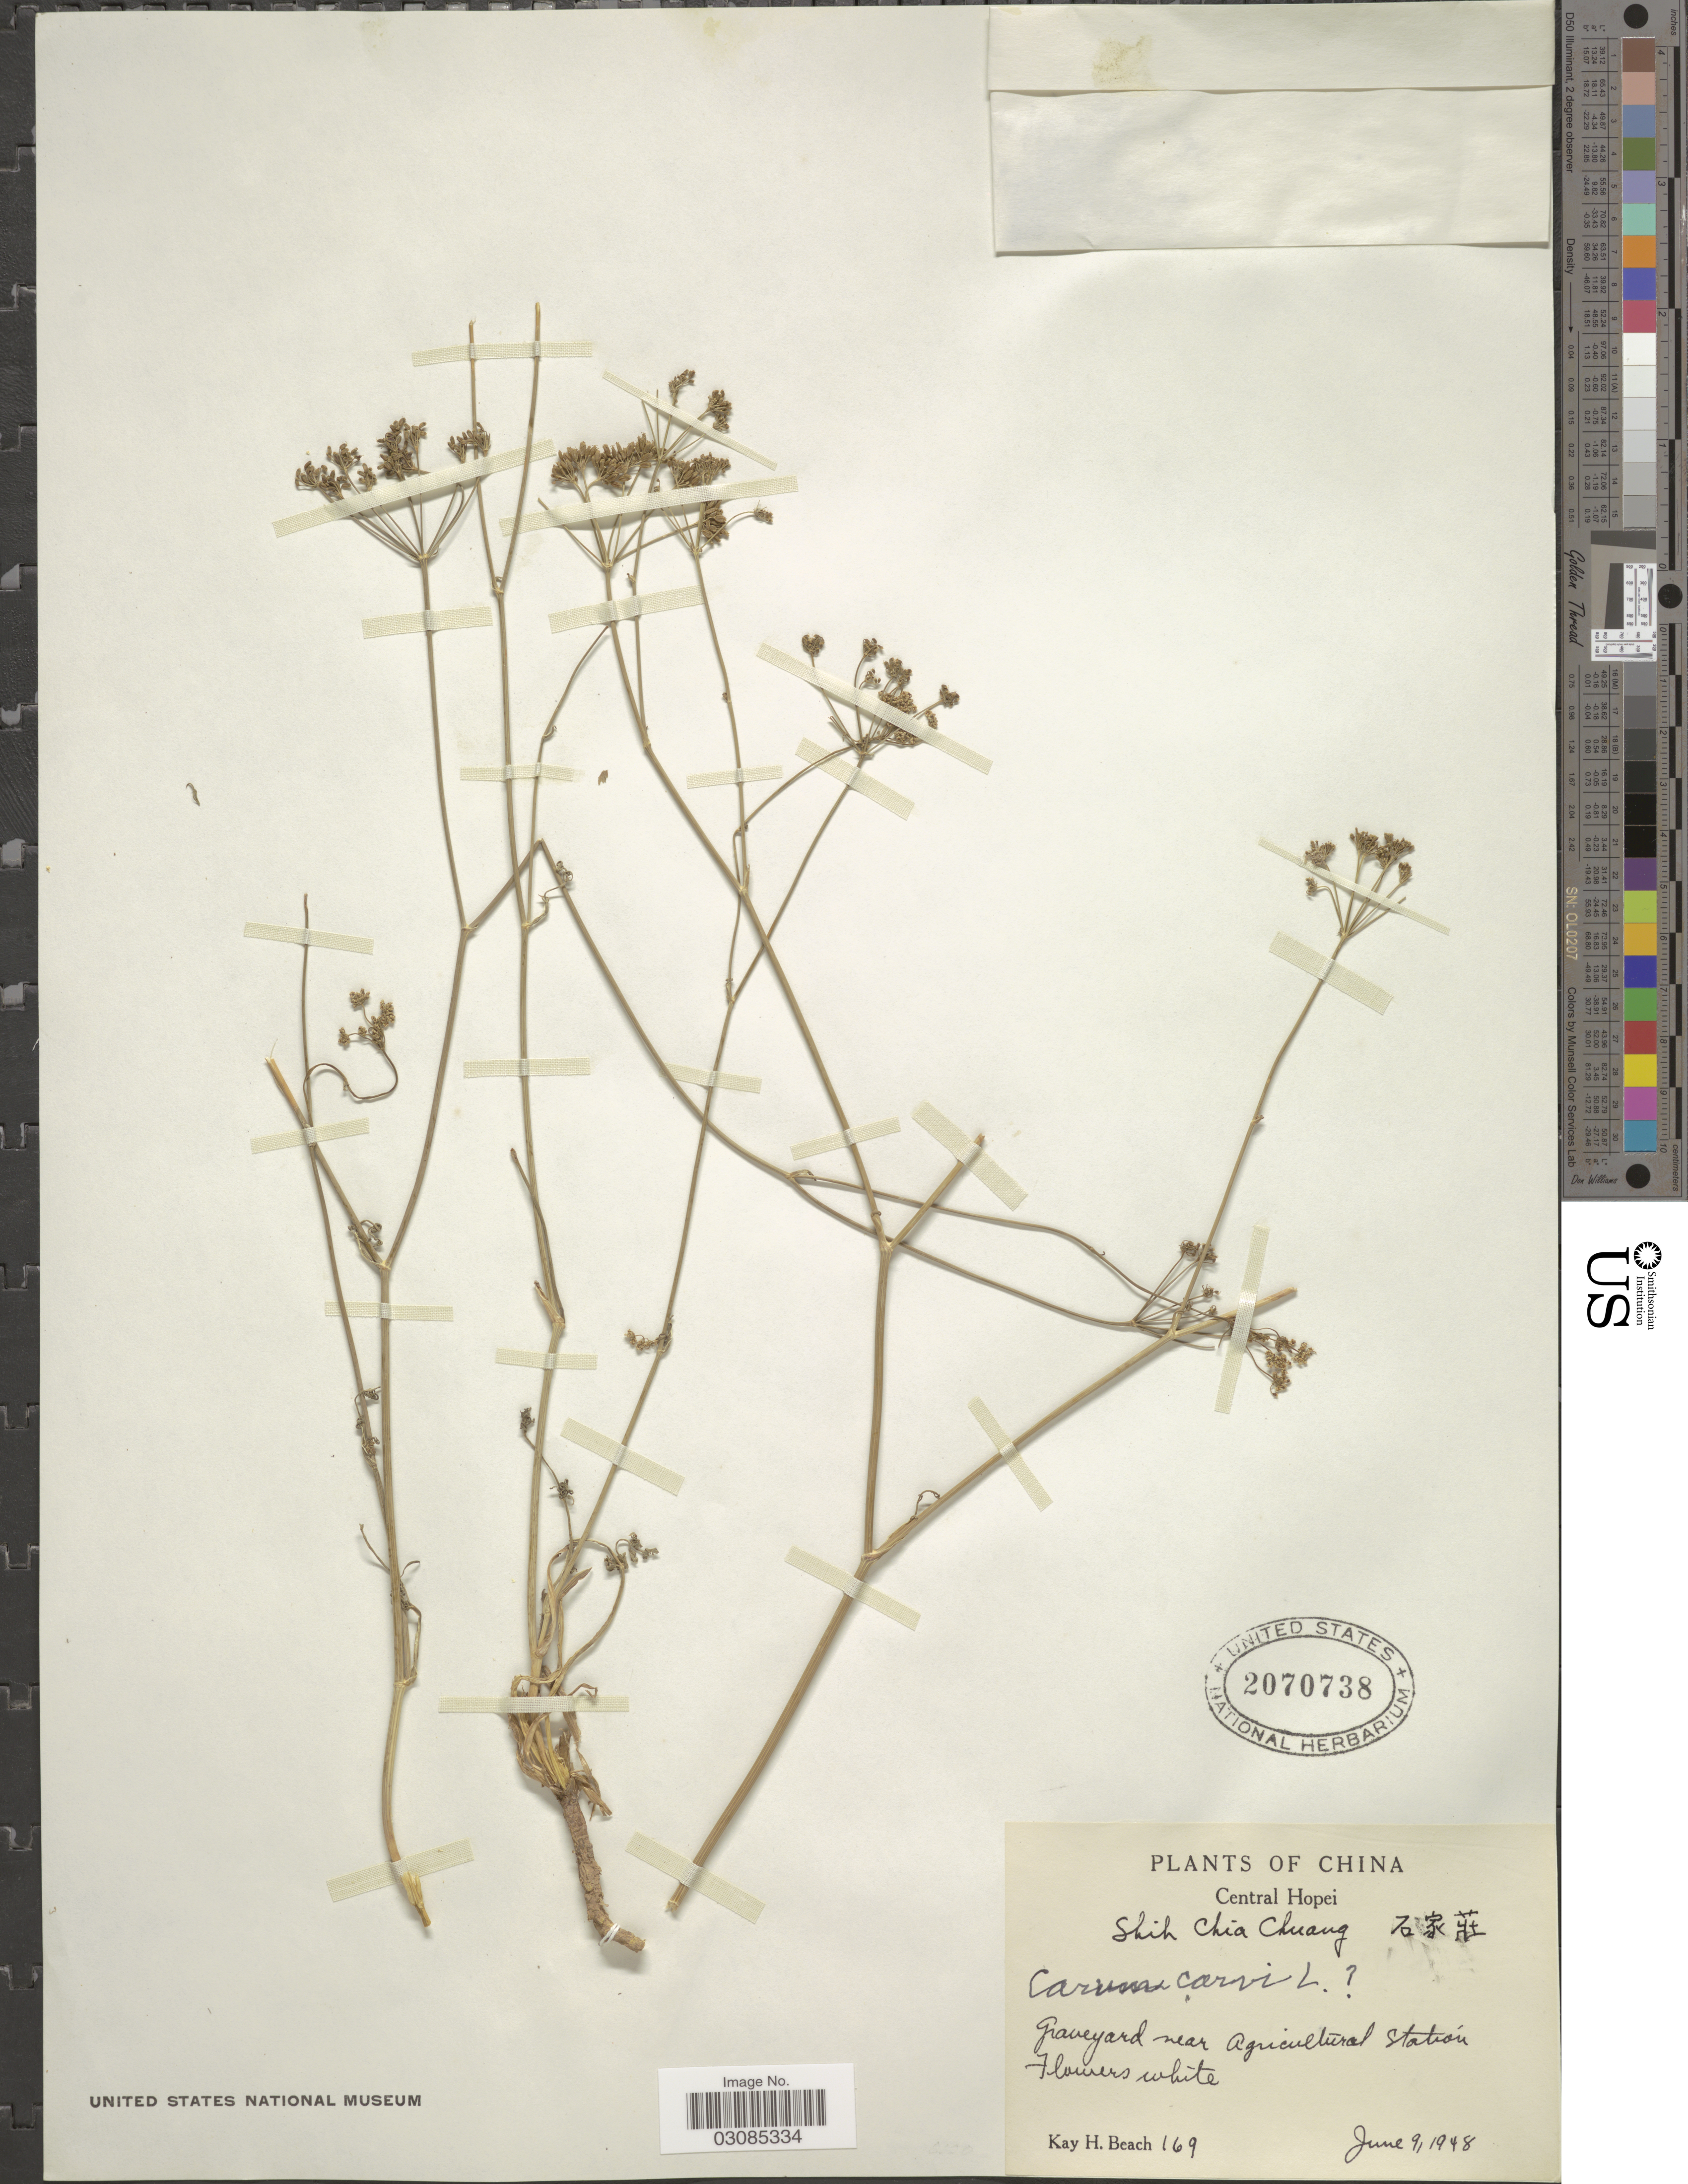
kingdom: Plantae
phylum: Tracheophyta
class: Magnoliopsida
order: Apiales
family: Apiaceae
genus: Carum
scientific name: Carum carvi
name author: L.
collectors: K. H. Beach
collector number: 169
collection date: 1948-06-09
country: China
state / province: Hubei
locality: Central Hopei. Shih Chia Chuang X. Graveyard near Agricultural Station.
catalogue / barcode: US 2070738